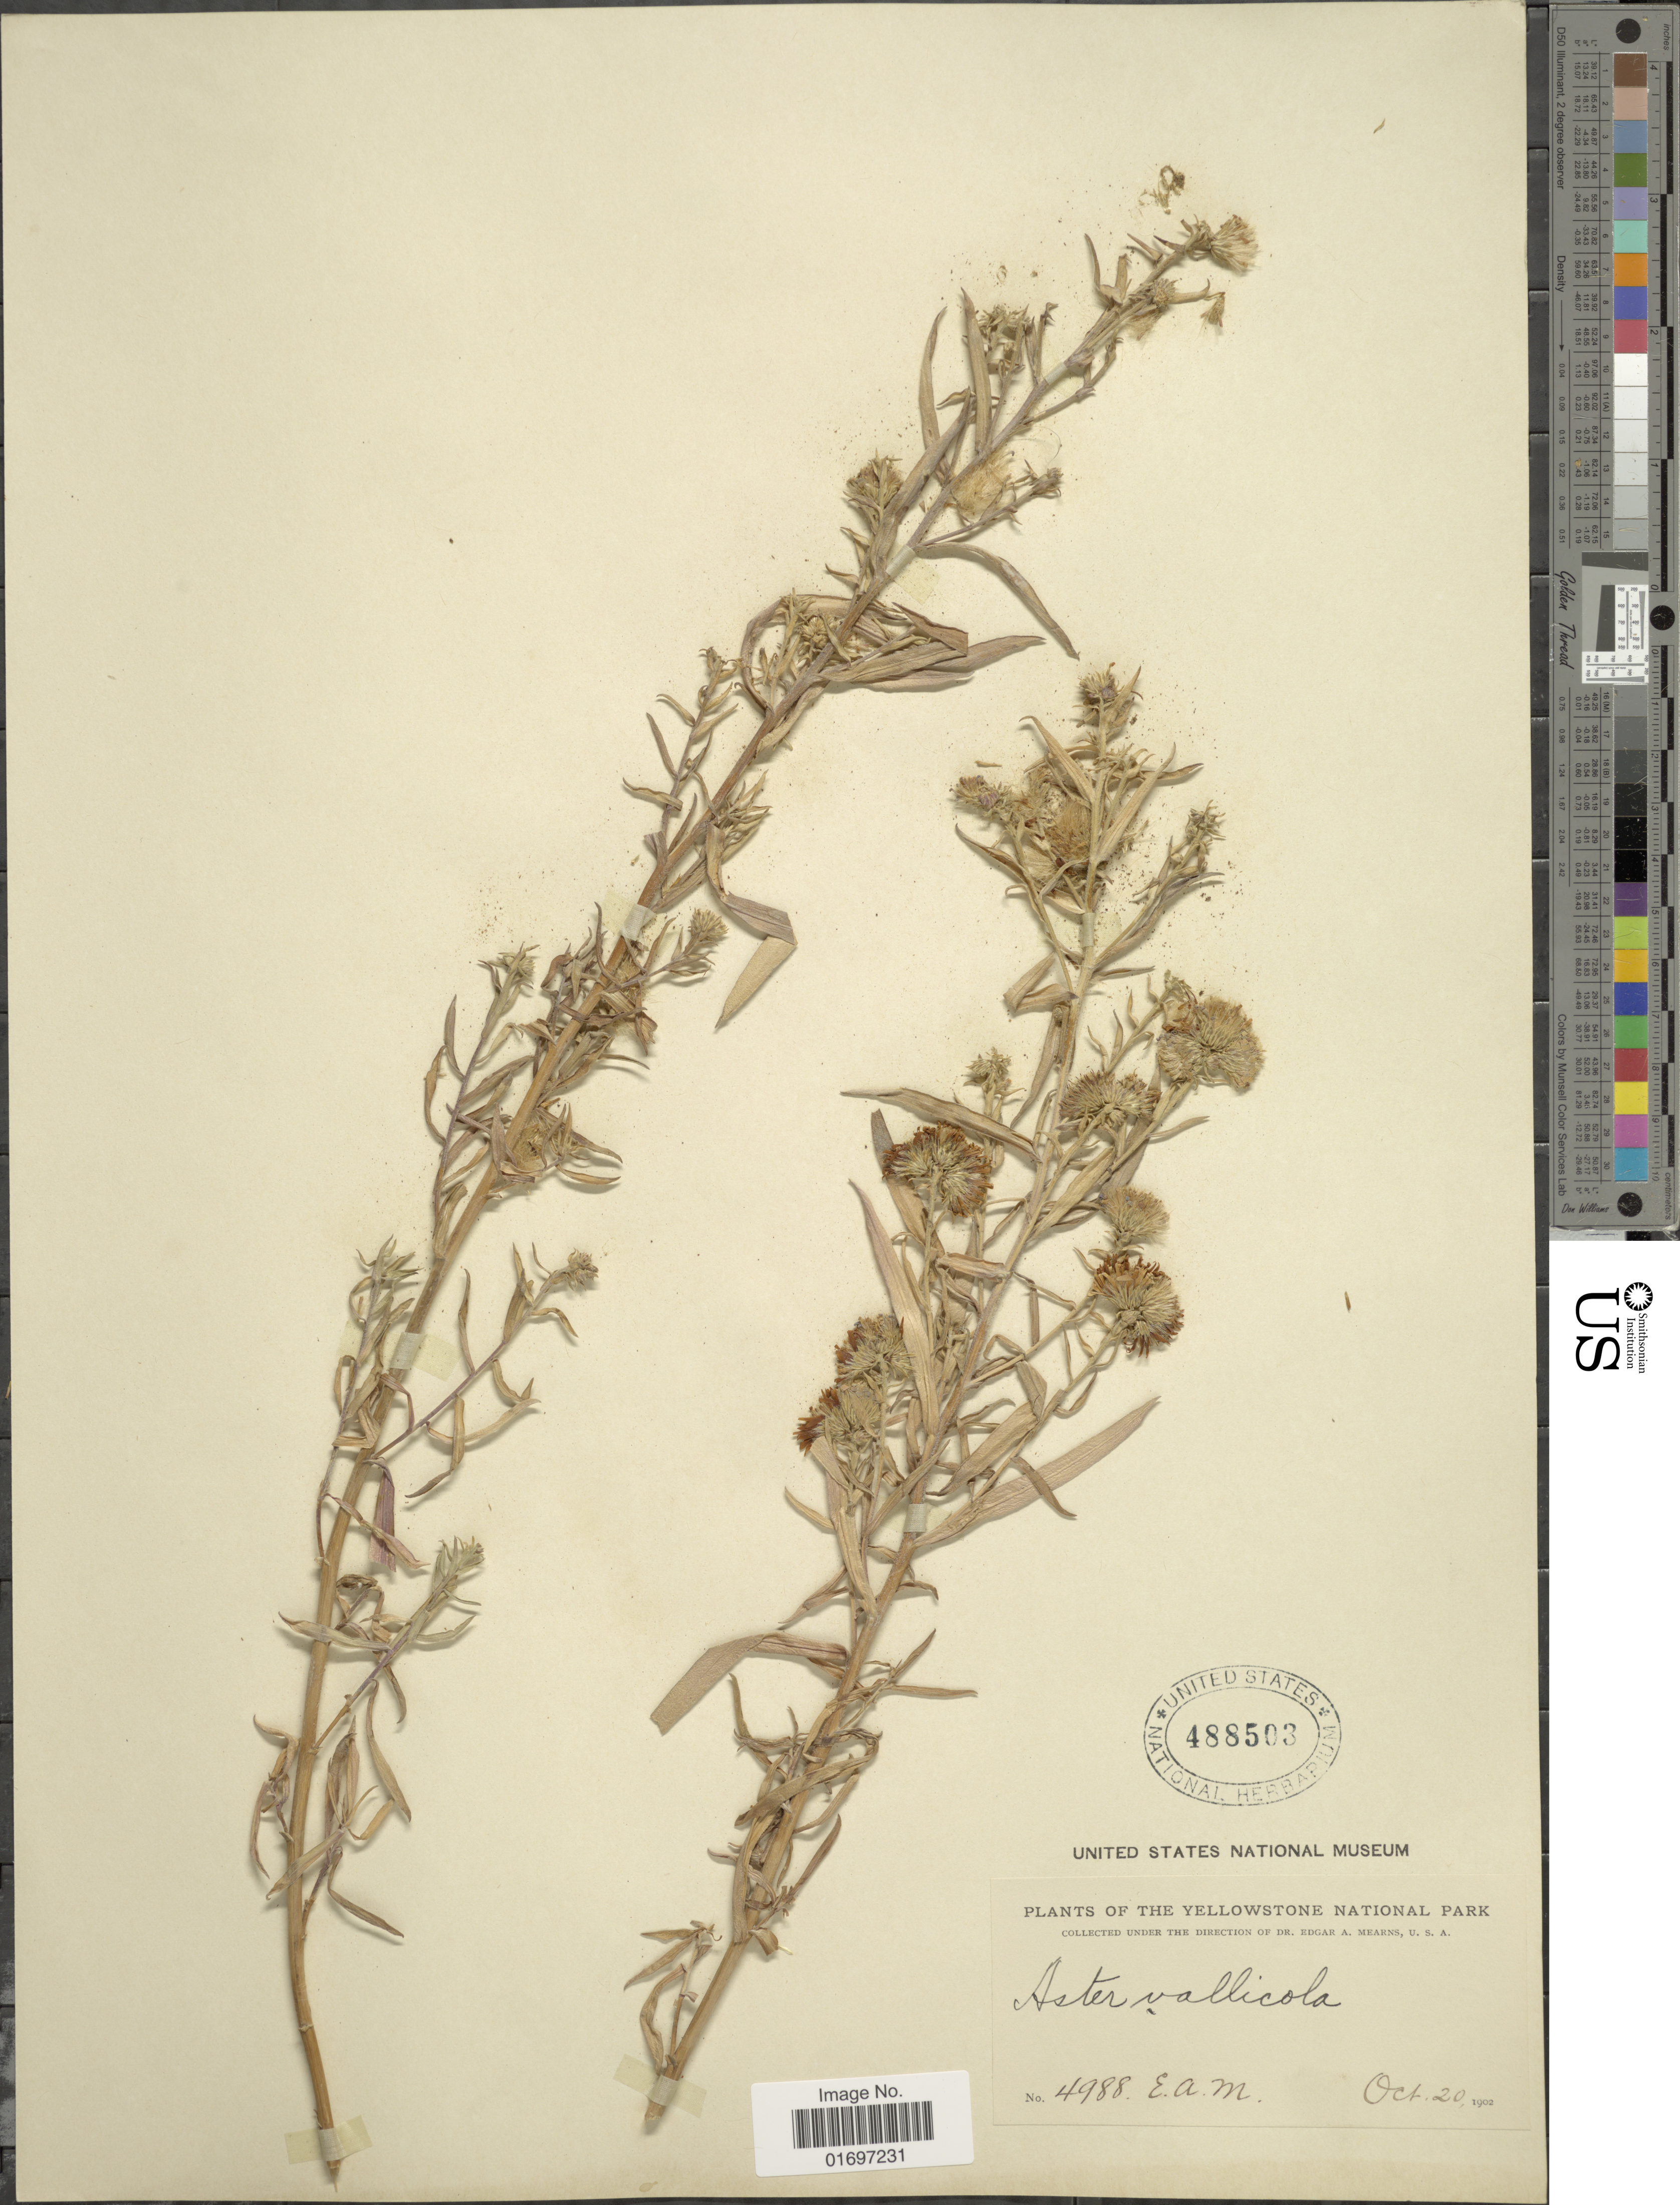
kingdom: Plantae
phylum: Tracheophyta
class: Magnoliopsida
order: Asterales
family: Asteraceae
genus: Symphyotrichum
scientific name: Symphyotrichum ascendens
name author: (Lindl.) G.L. Nesom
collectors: E. A. Mearns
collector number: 4988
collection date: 1902-10-20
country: United States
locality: Yellowstone National Park.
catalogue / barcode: US 488503